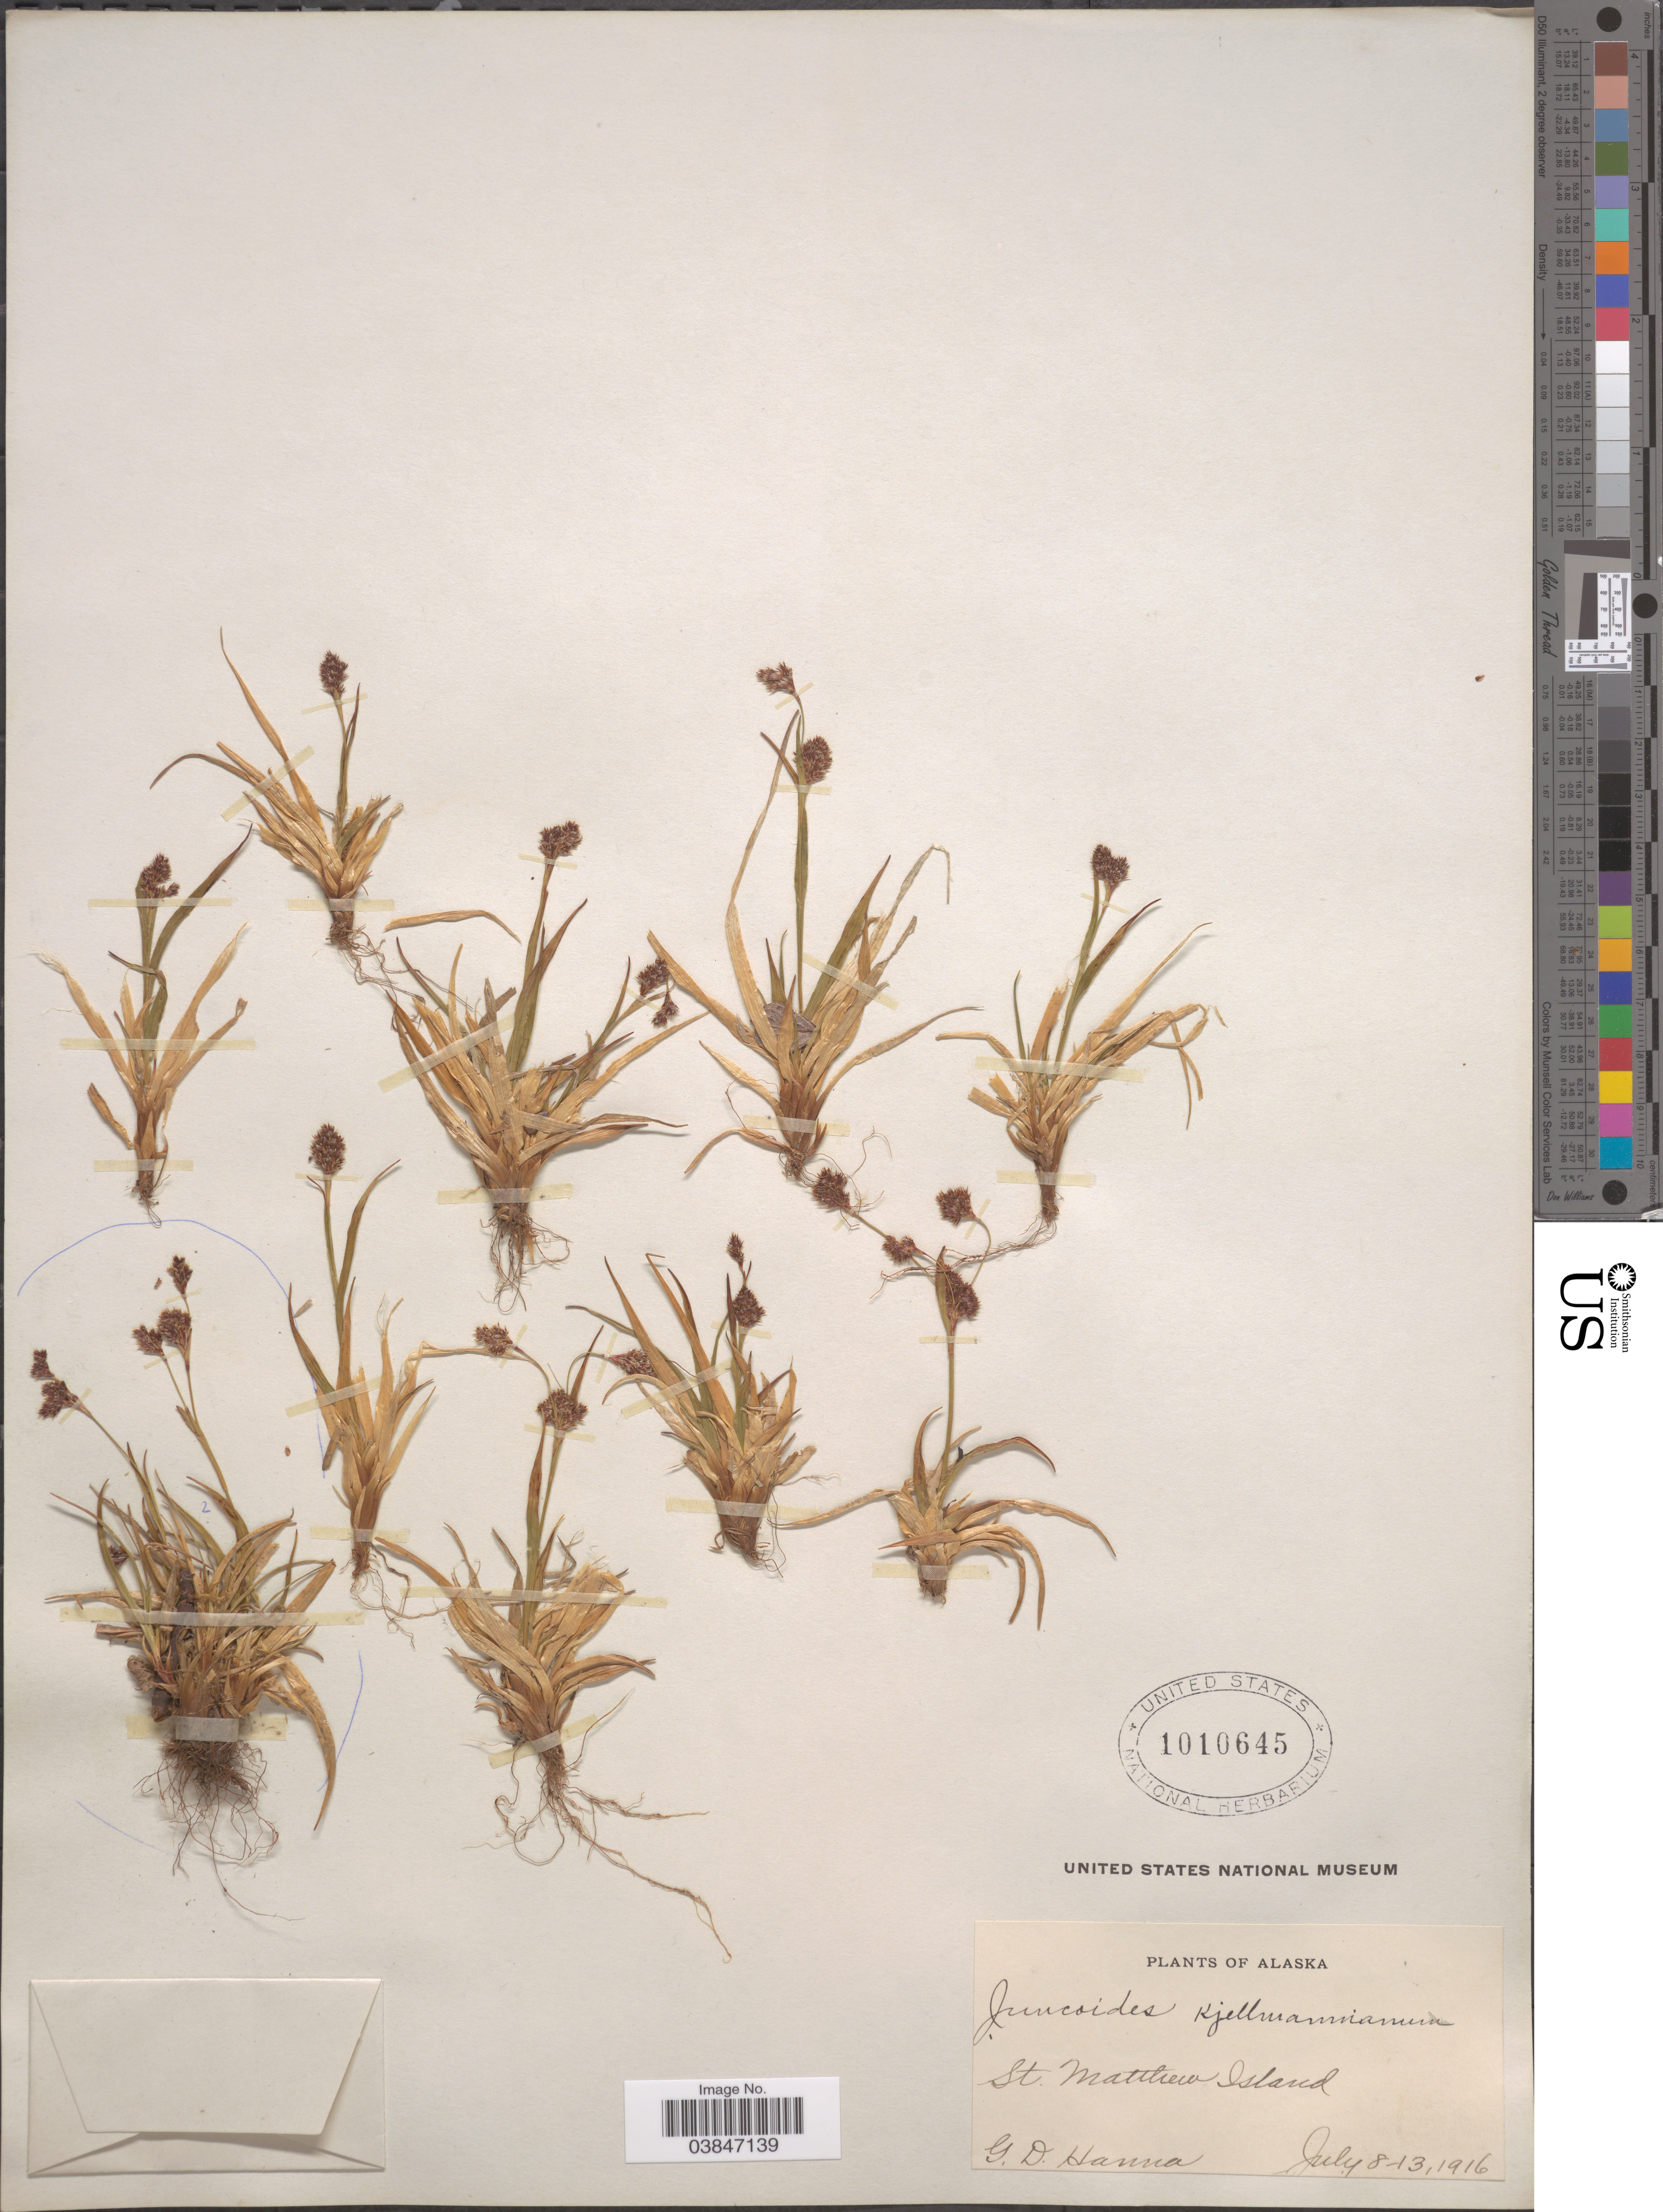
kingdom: Plantae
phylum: Tracheophyta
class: Liliopsida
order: Poales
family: Juncaceae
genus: Luzula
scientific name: Luzula tundricola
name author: (Gorodkov) V. Vassil.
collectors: G. D. Hanna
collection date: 1916-07-08/1916-07-13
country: United States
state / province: Alaska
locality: St. Matthew Island.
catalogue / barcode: US 1010645